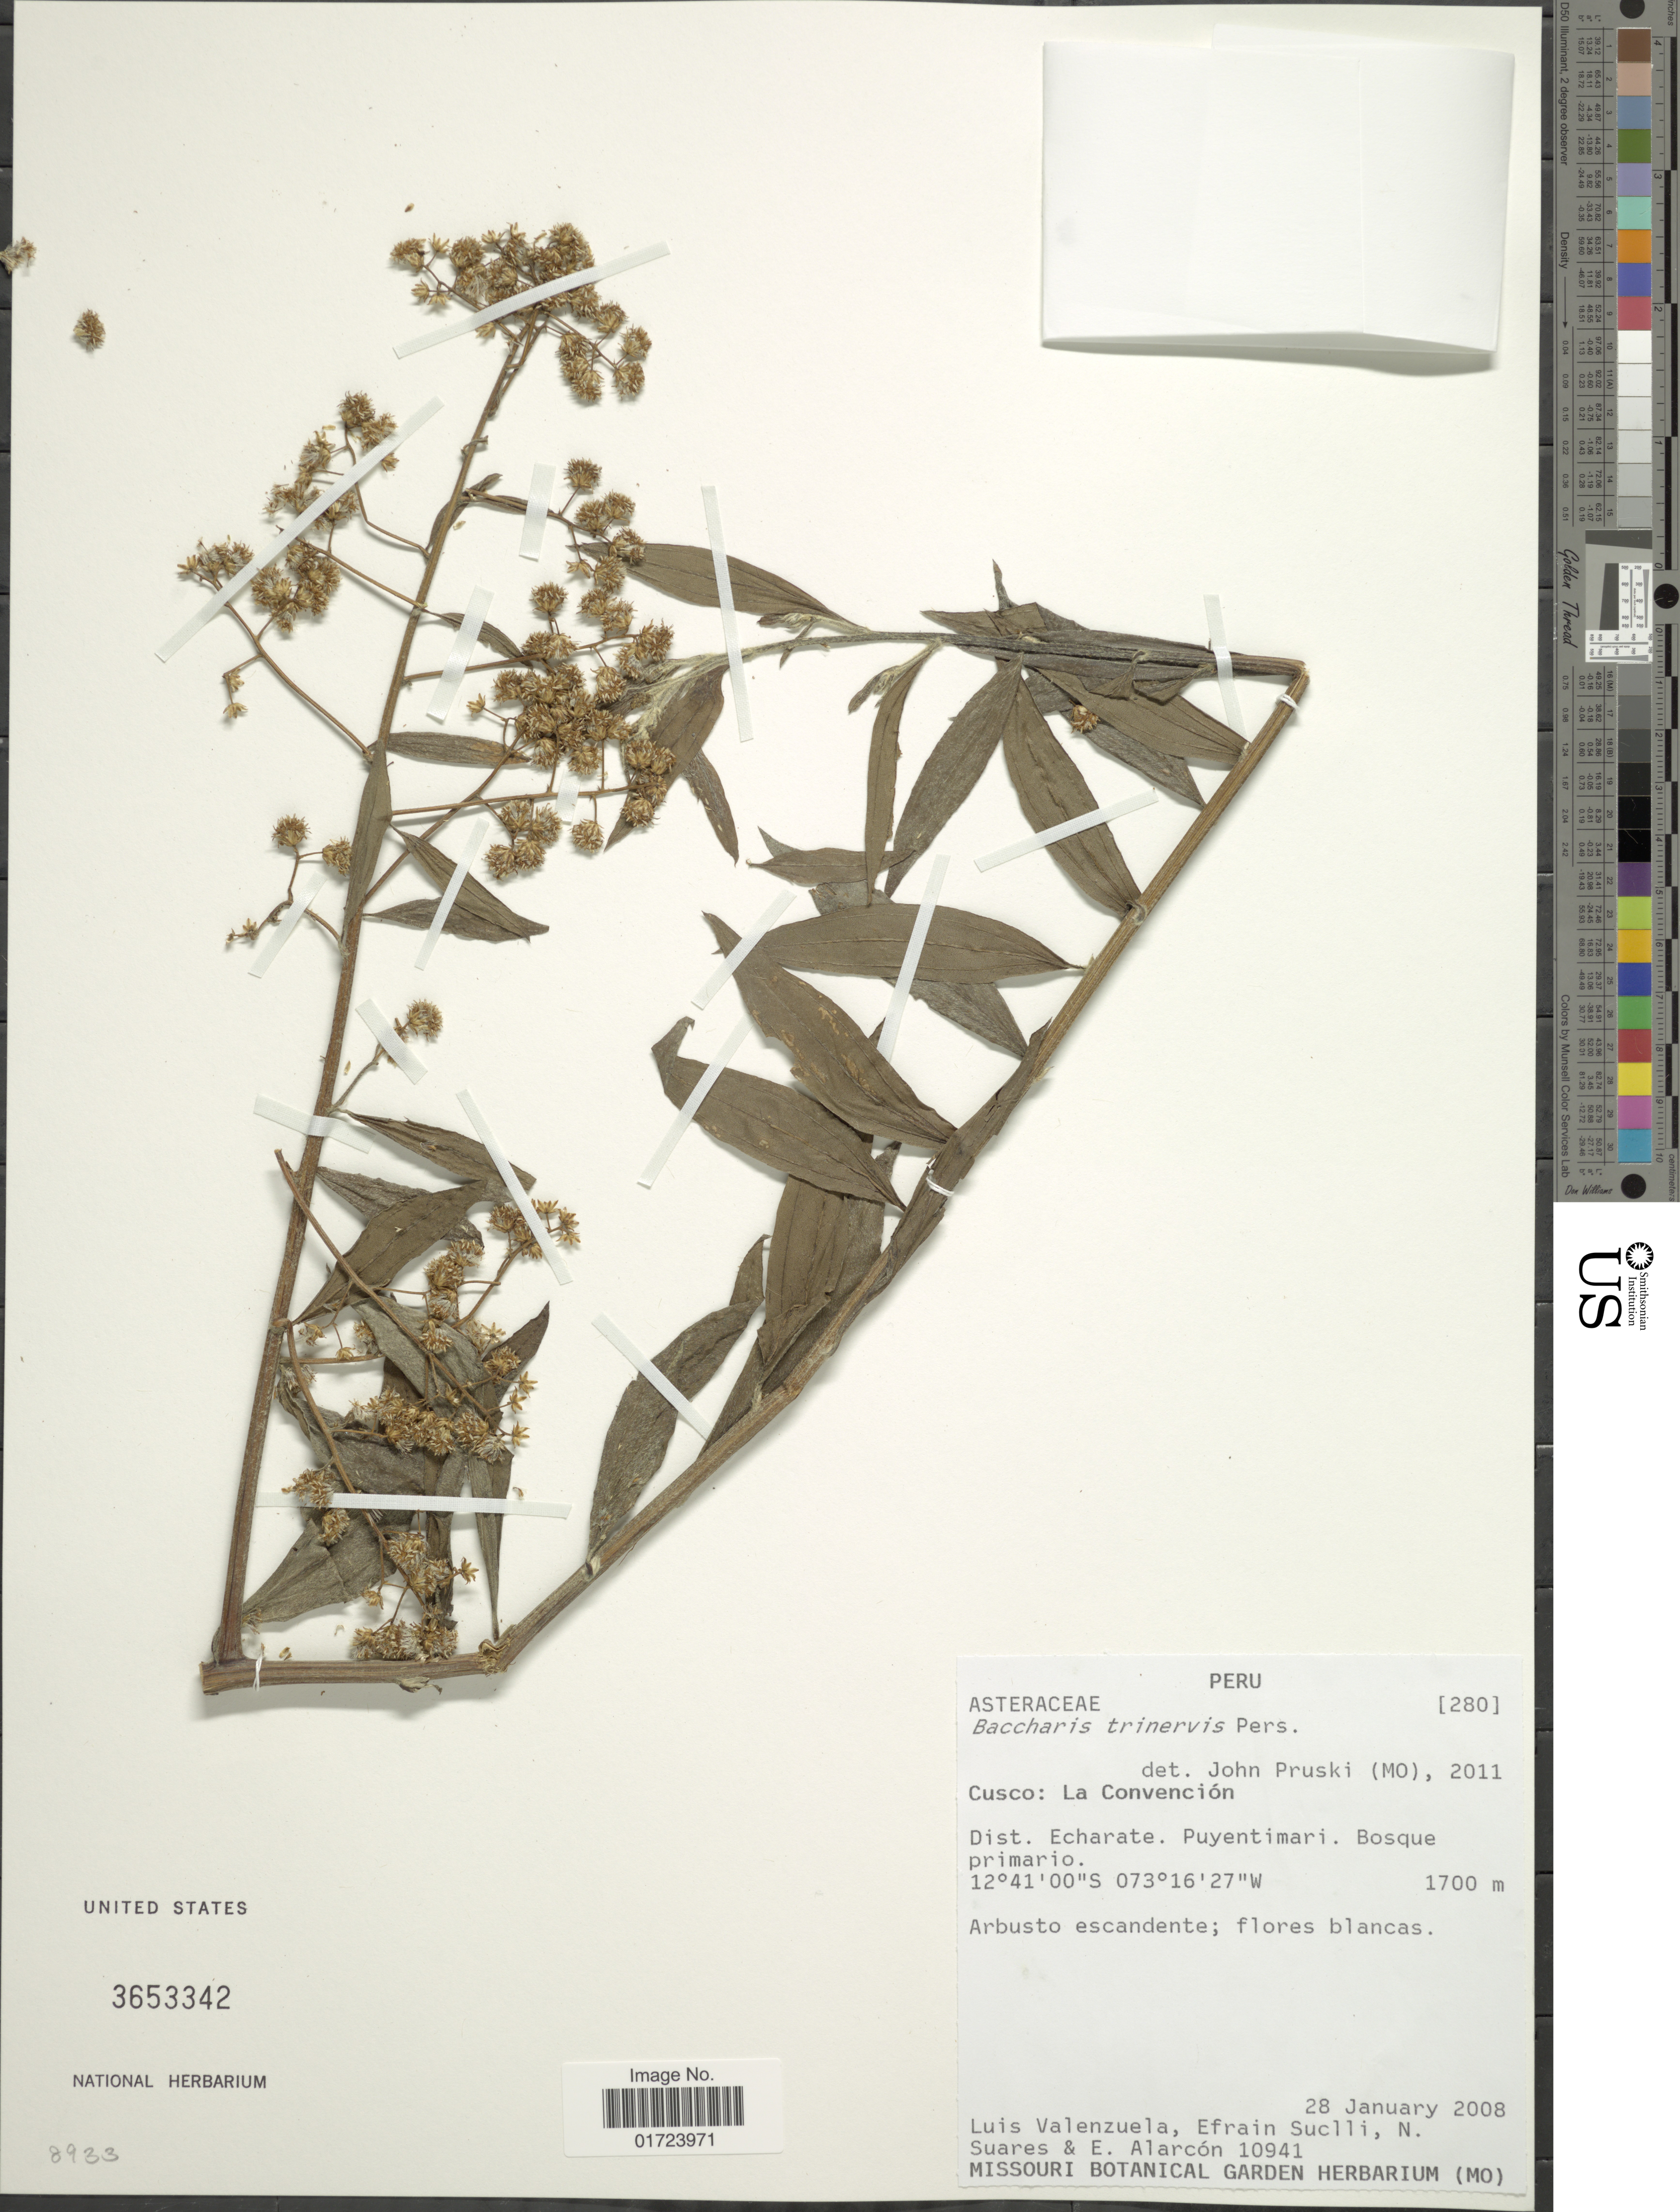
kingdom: Plantae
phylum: Tracheophyta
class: Magnoliopsida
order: Asterales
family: Asteraceae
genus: Baccharis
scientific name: Baccharis trinervis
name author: (Lam.) Pers.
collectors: L. Valenzuela, E. Suclli, N. Suares & E. Alarcon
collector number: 10941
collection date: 2008-01-28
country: Peru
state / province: Cusco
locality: Cusco: La Convencion. Dist. Echarate, Puyentimari.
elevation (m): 1700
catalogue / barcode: US 3653342